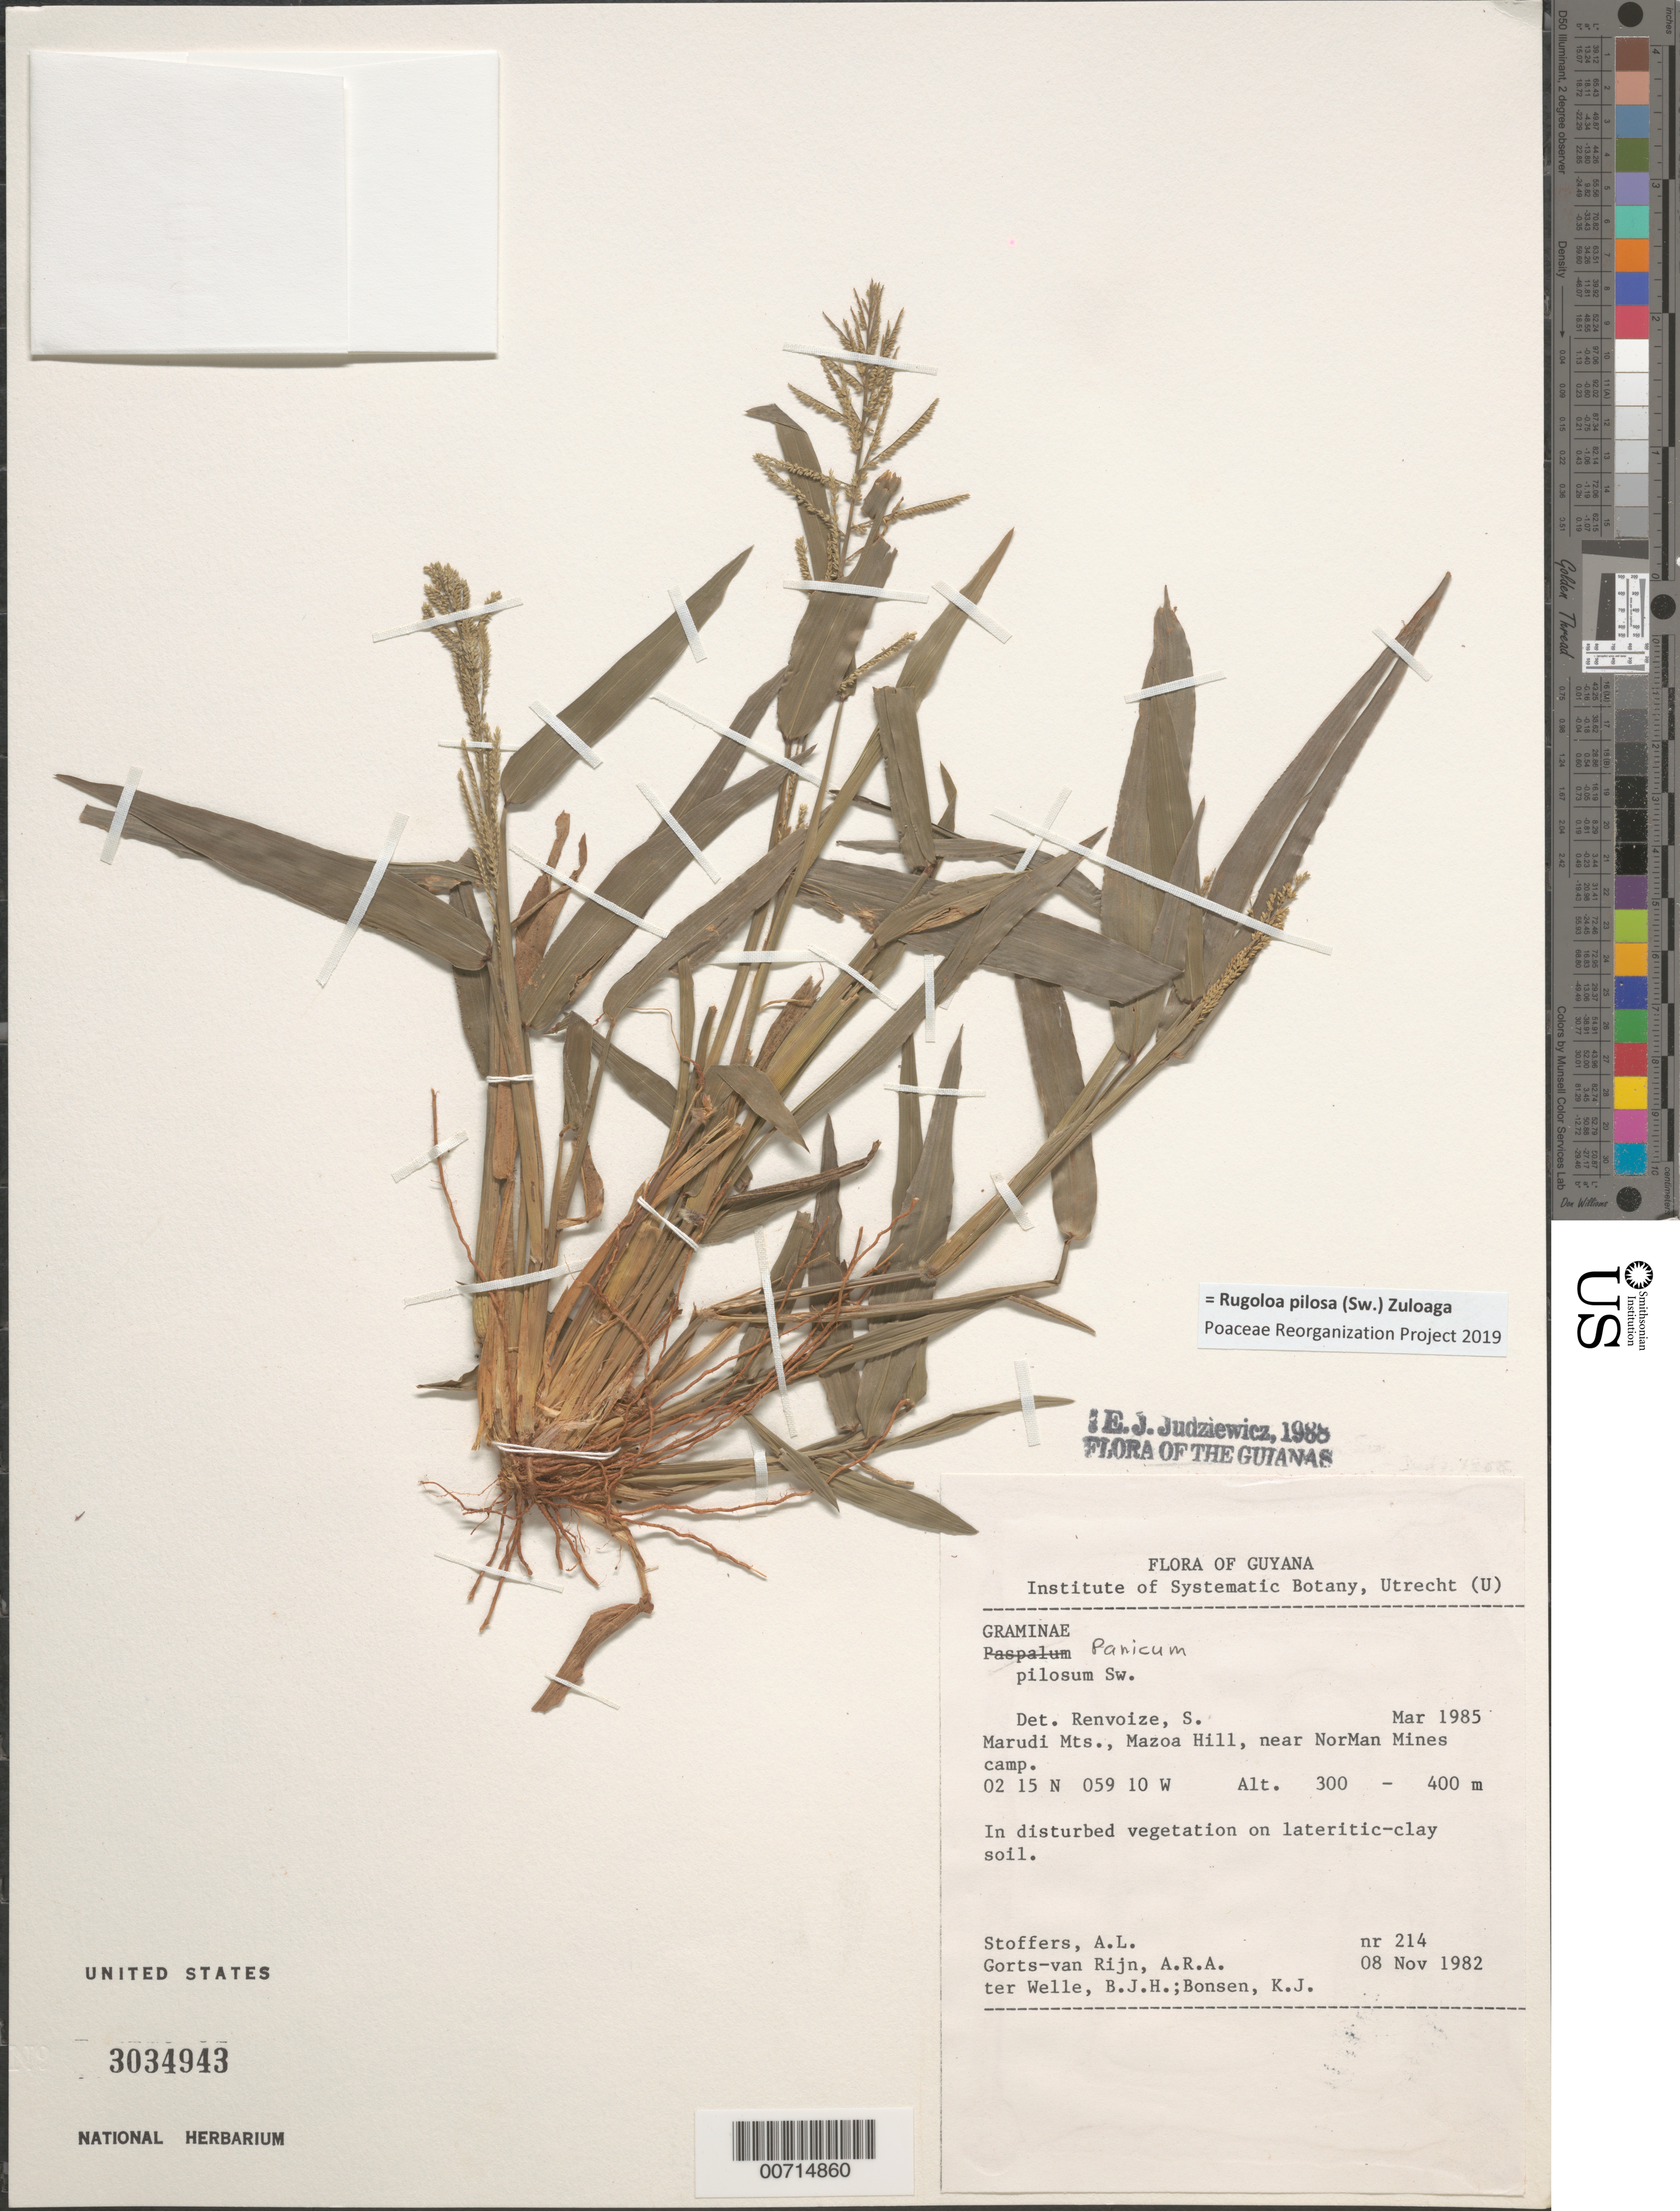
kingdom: Plantae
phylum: Tracheophyta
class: Liliopsida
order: Poales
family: Poaceae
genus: Panicum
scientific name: Panicum pilosum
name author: Sw.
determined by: Renvoize, S. A.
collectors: A. Stoffers, A. .R. A. Görts-van Rijn, B. Welle & K. Bonsen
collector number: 214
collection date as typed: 8-Nov-82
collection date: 1982-11-08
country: Guyana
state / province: U. Takutu-U. Essequibo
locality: Marudi Mts., Mazoa Hill, near NorMan Mines camp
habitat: Disturbed vegetation on lateritic clay soil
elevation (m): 300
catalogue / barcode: US 3034943